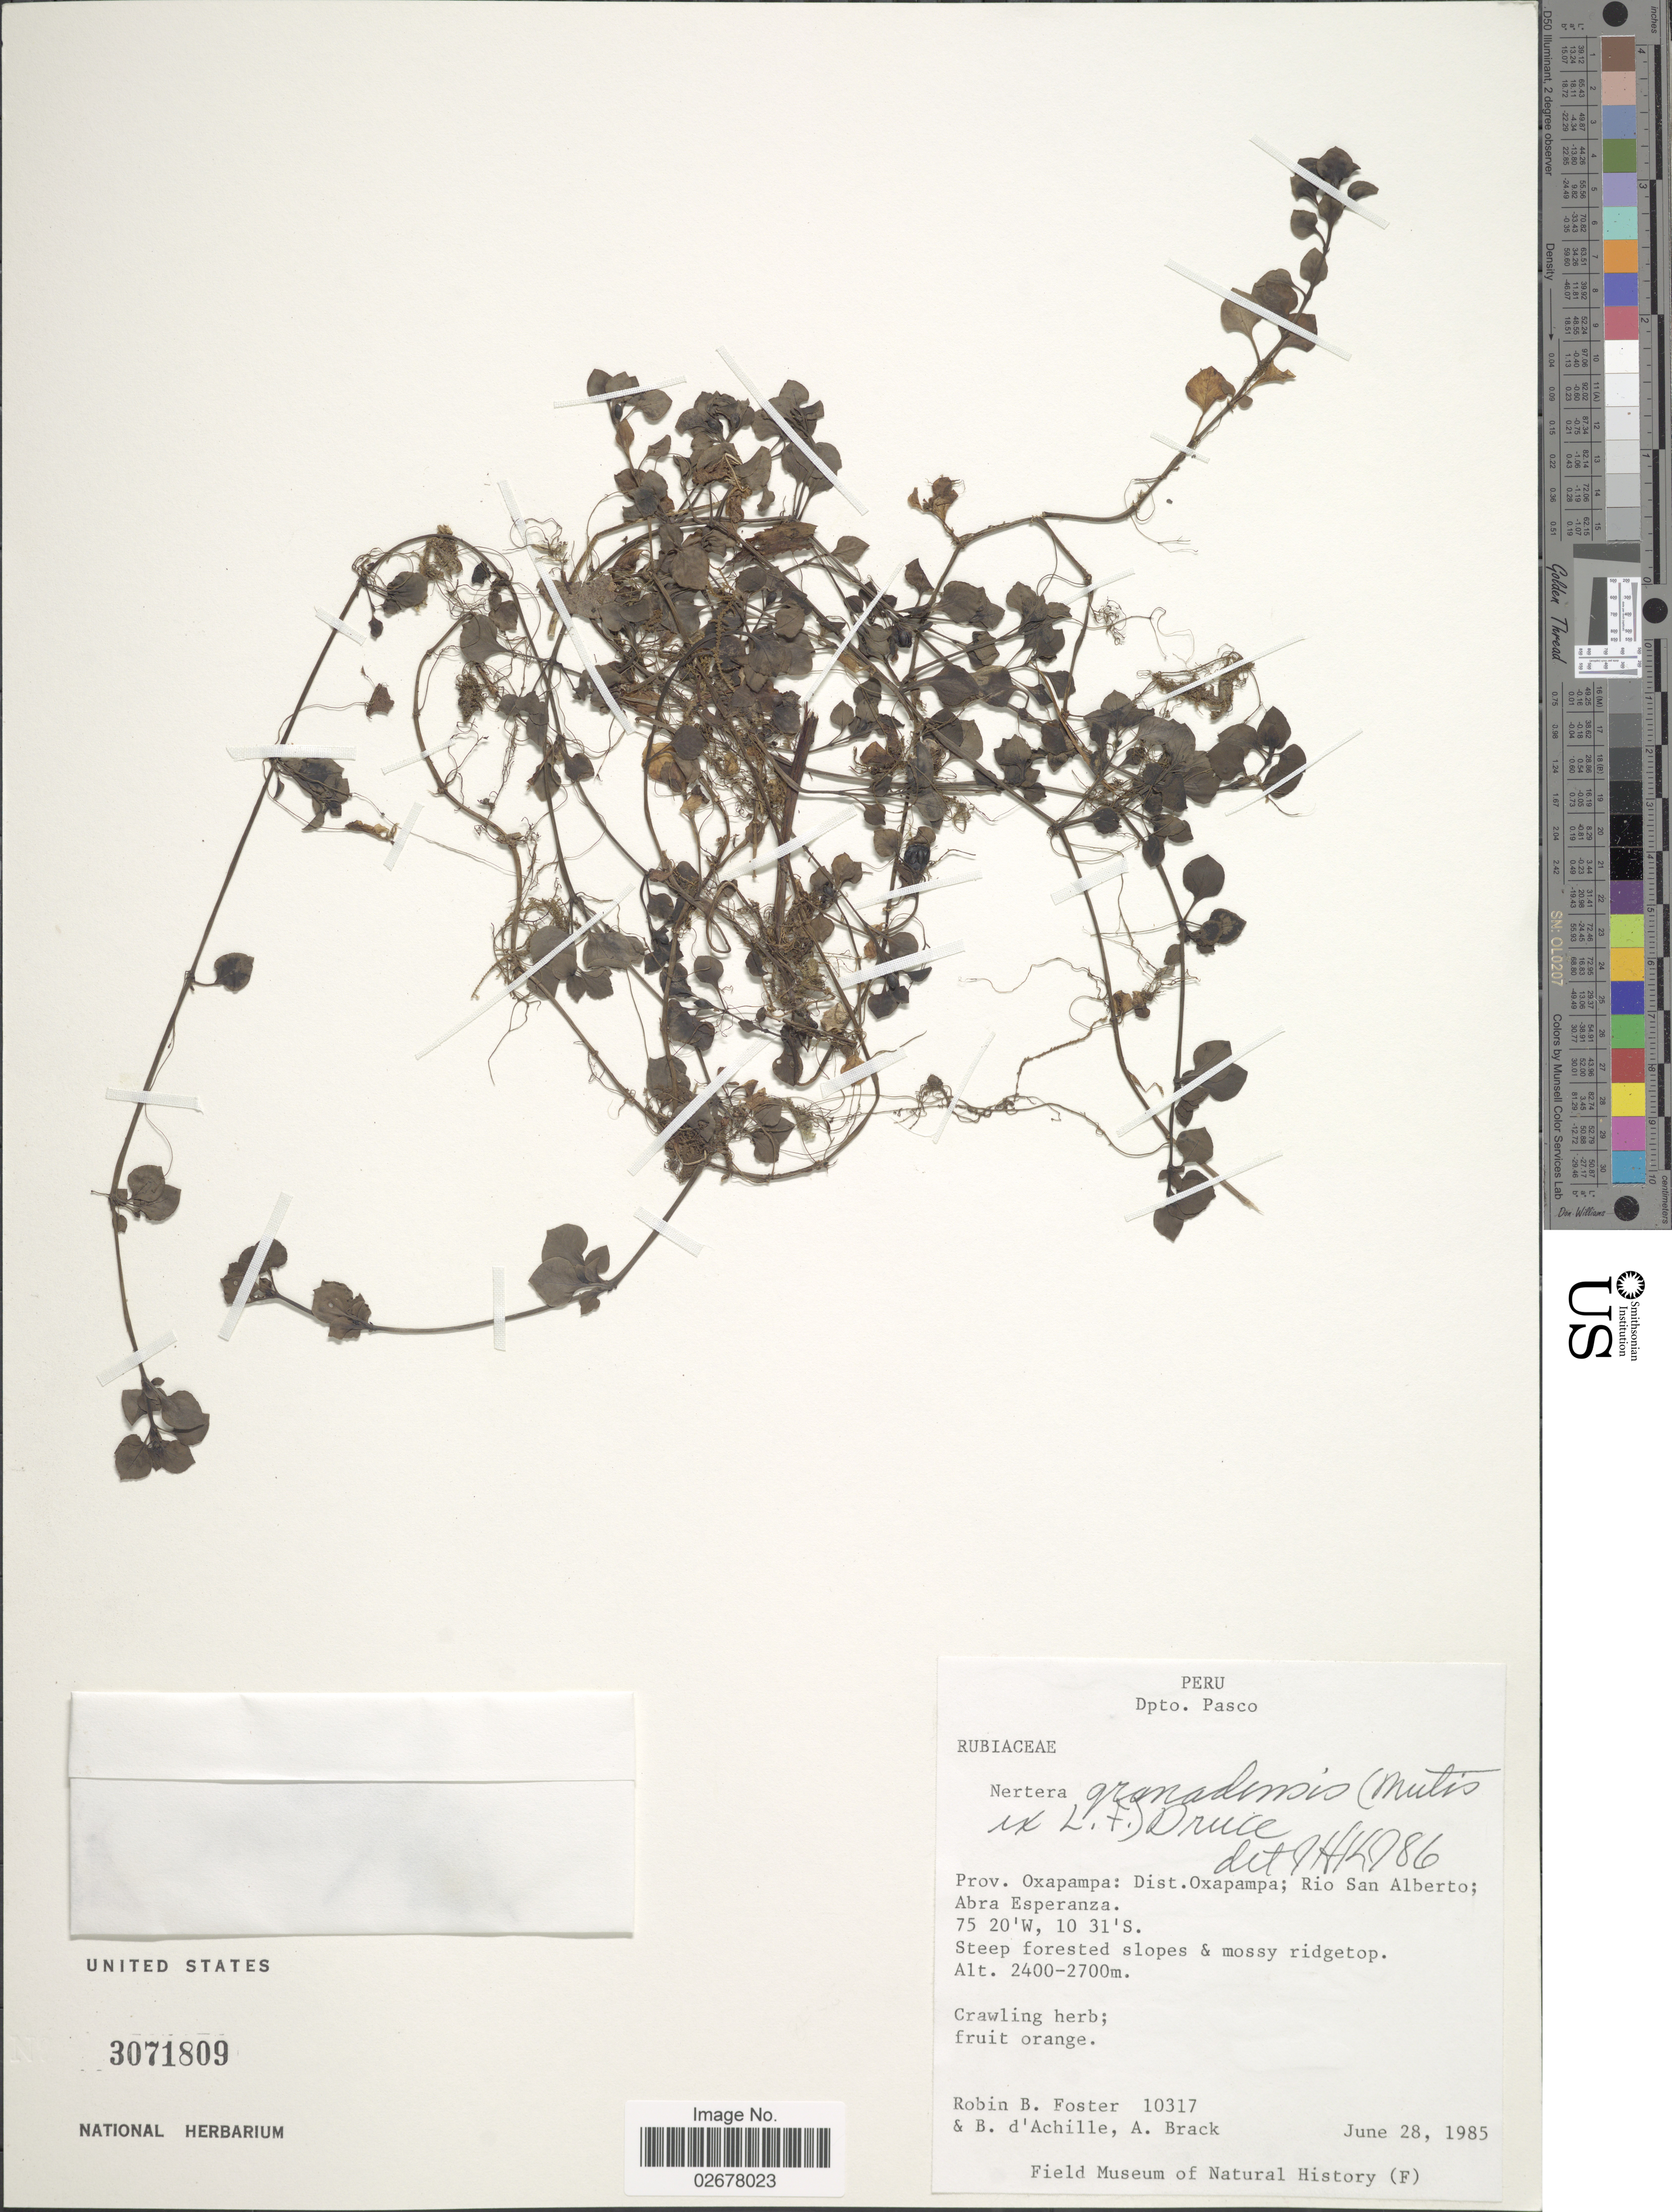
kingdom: Plantae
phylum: Tracheophyta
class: Magnoliopsida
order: Gentianales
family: Rubiaceae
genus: Nertera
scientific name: Nertera depressa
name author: Banks & Sol. ex Gaertn.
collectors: R. B. Foster, B. d'Achille & A. Brack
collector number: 10317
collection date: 1985-06-28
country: Peru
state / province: Pasco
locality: Dpto. Pasco, prov. Oxapampa: Dist. Oxapampa; Rio San Alberto; Abra Esperanza. steep forested slopes & mossy ridgetop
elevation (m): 2400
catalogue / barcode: US 3071809